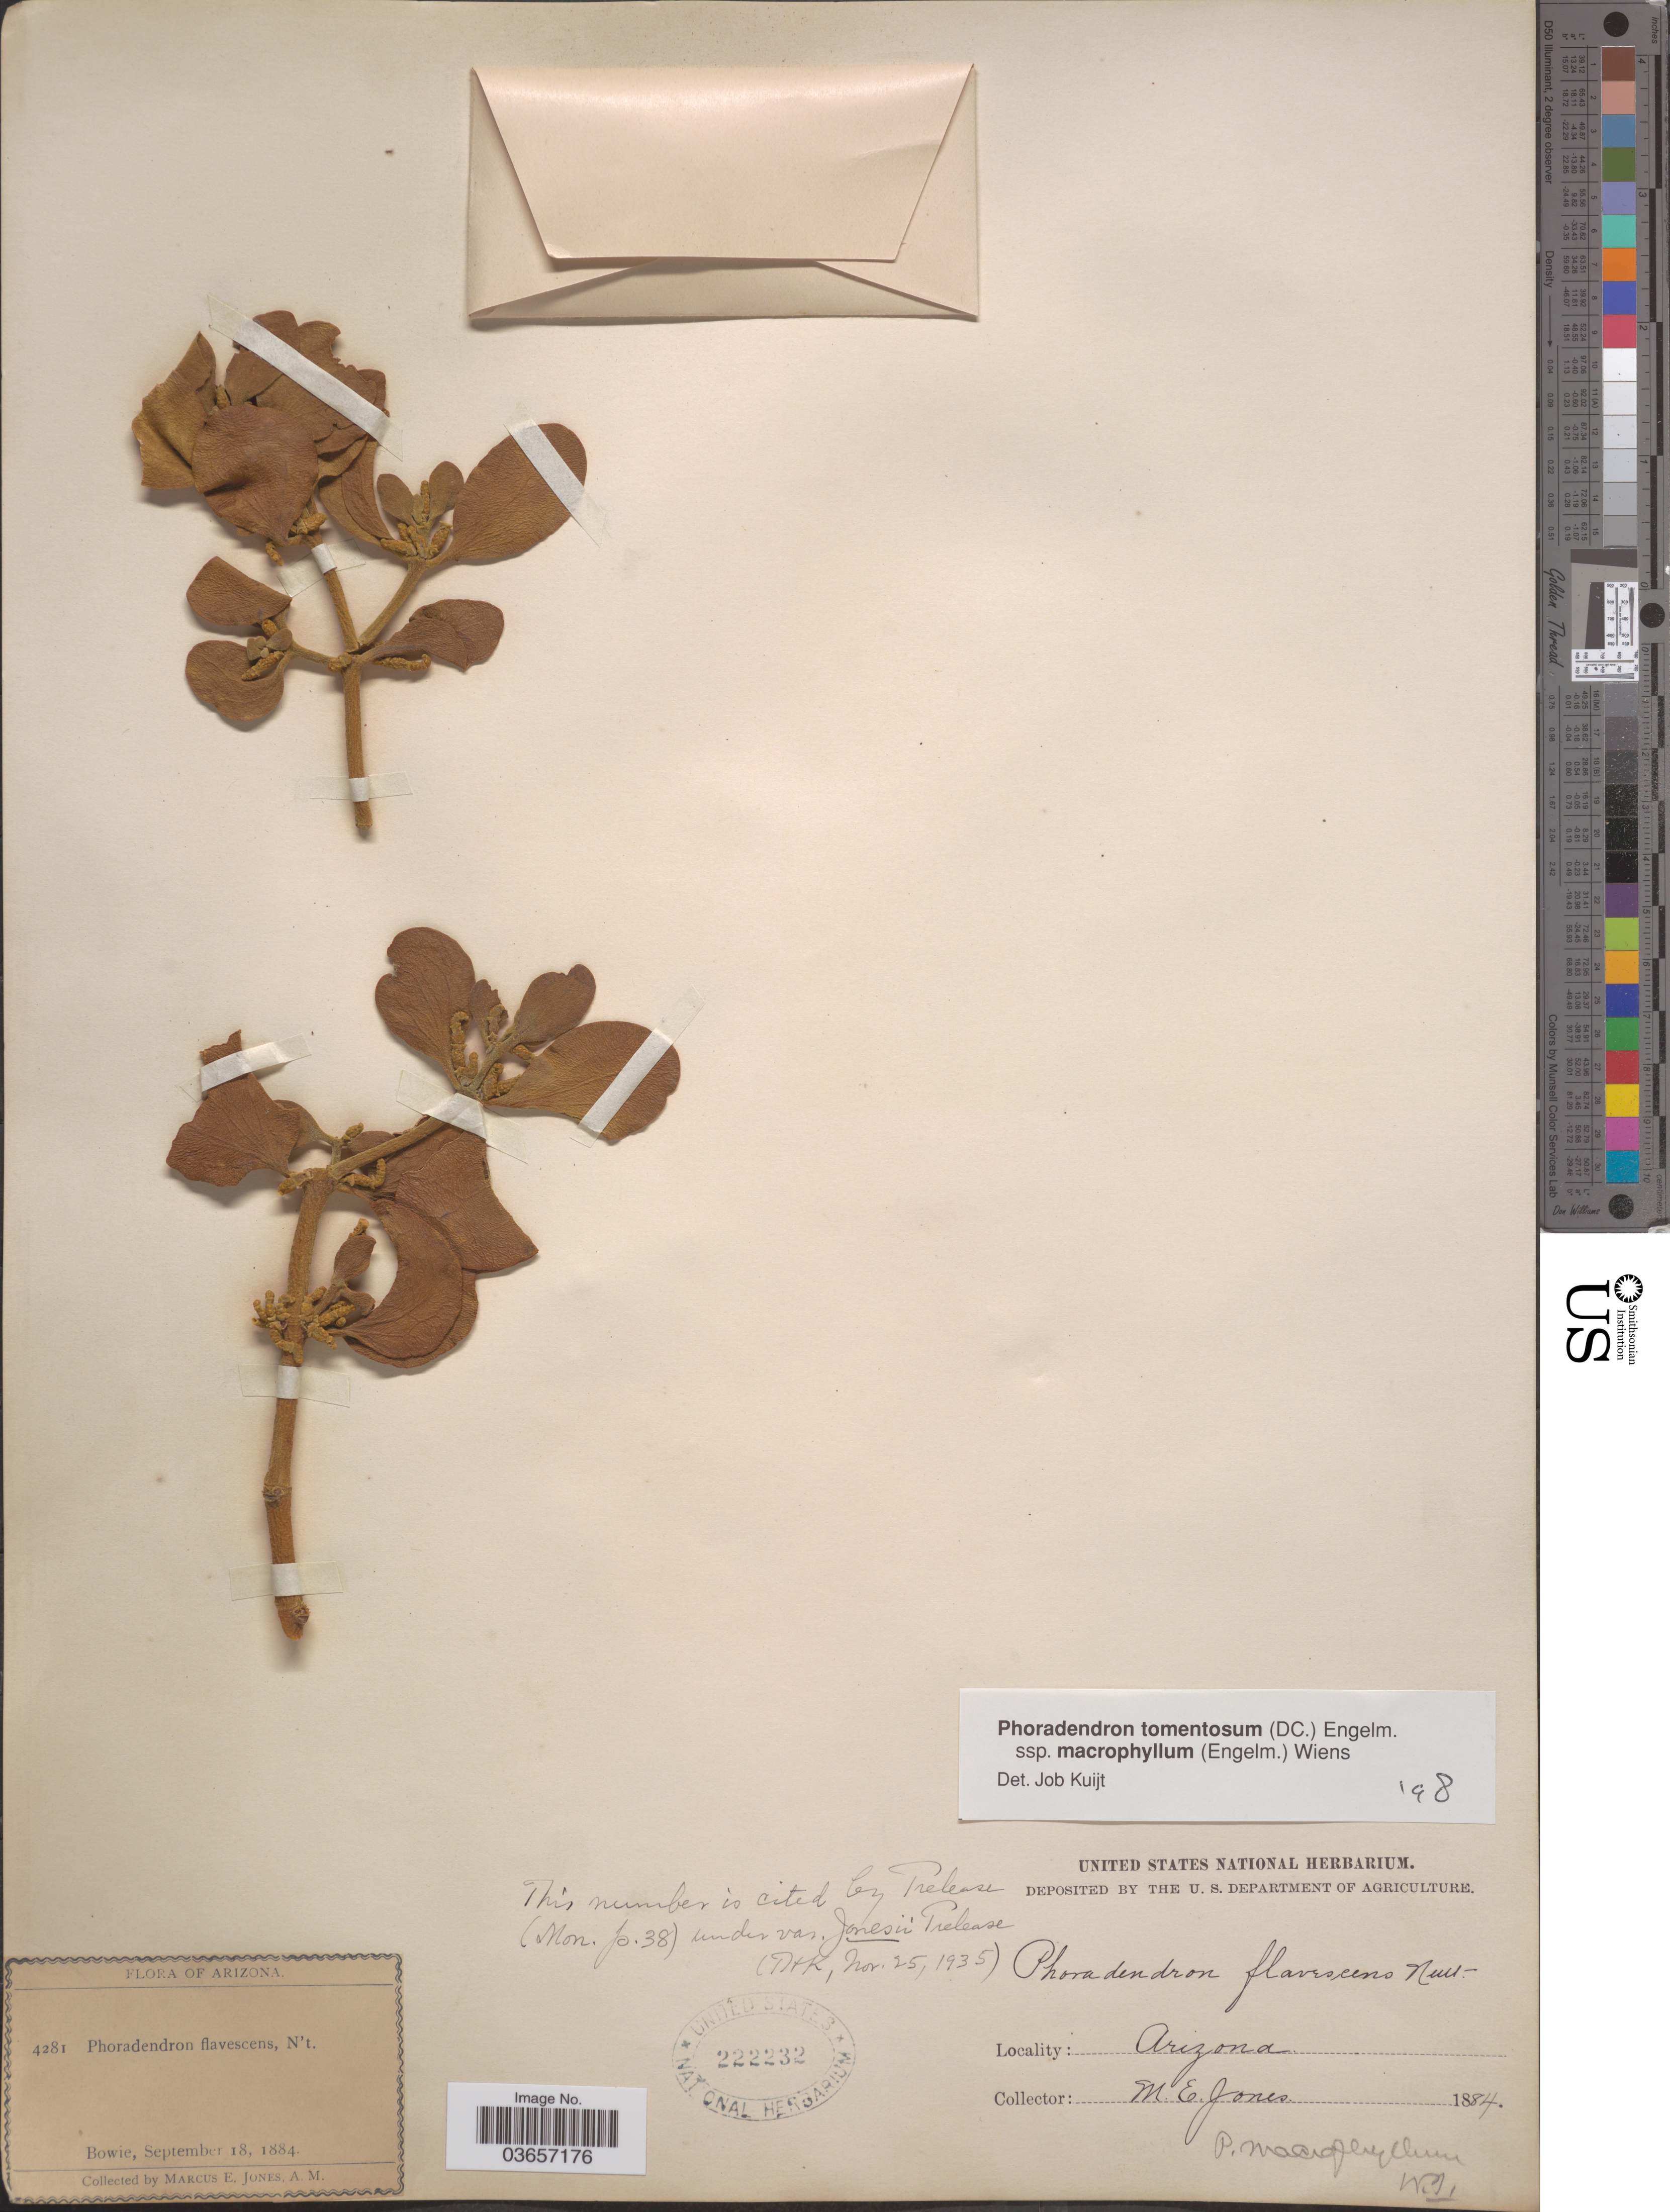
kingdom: Plantae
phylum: Tracheophyta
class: Magnoliopsida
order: Santalales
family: Viscaceae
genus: Phoradendron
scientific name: Phoradendron tomentosum subsp. macrophyllum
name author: DC.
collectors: M. E. Jones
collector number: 4281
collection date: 1884-09-18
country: United States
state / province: Arizona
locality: Bowie.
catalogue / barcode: US 222232